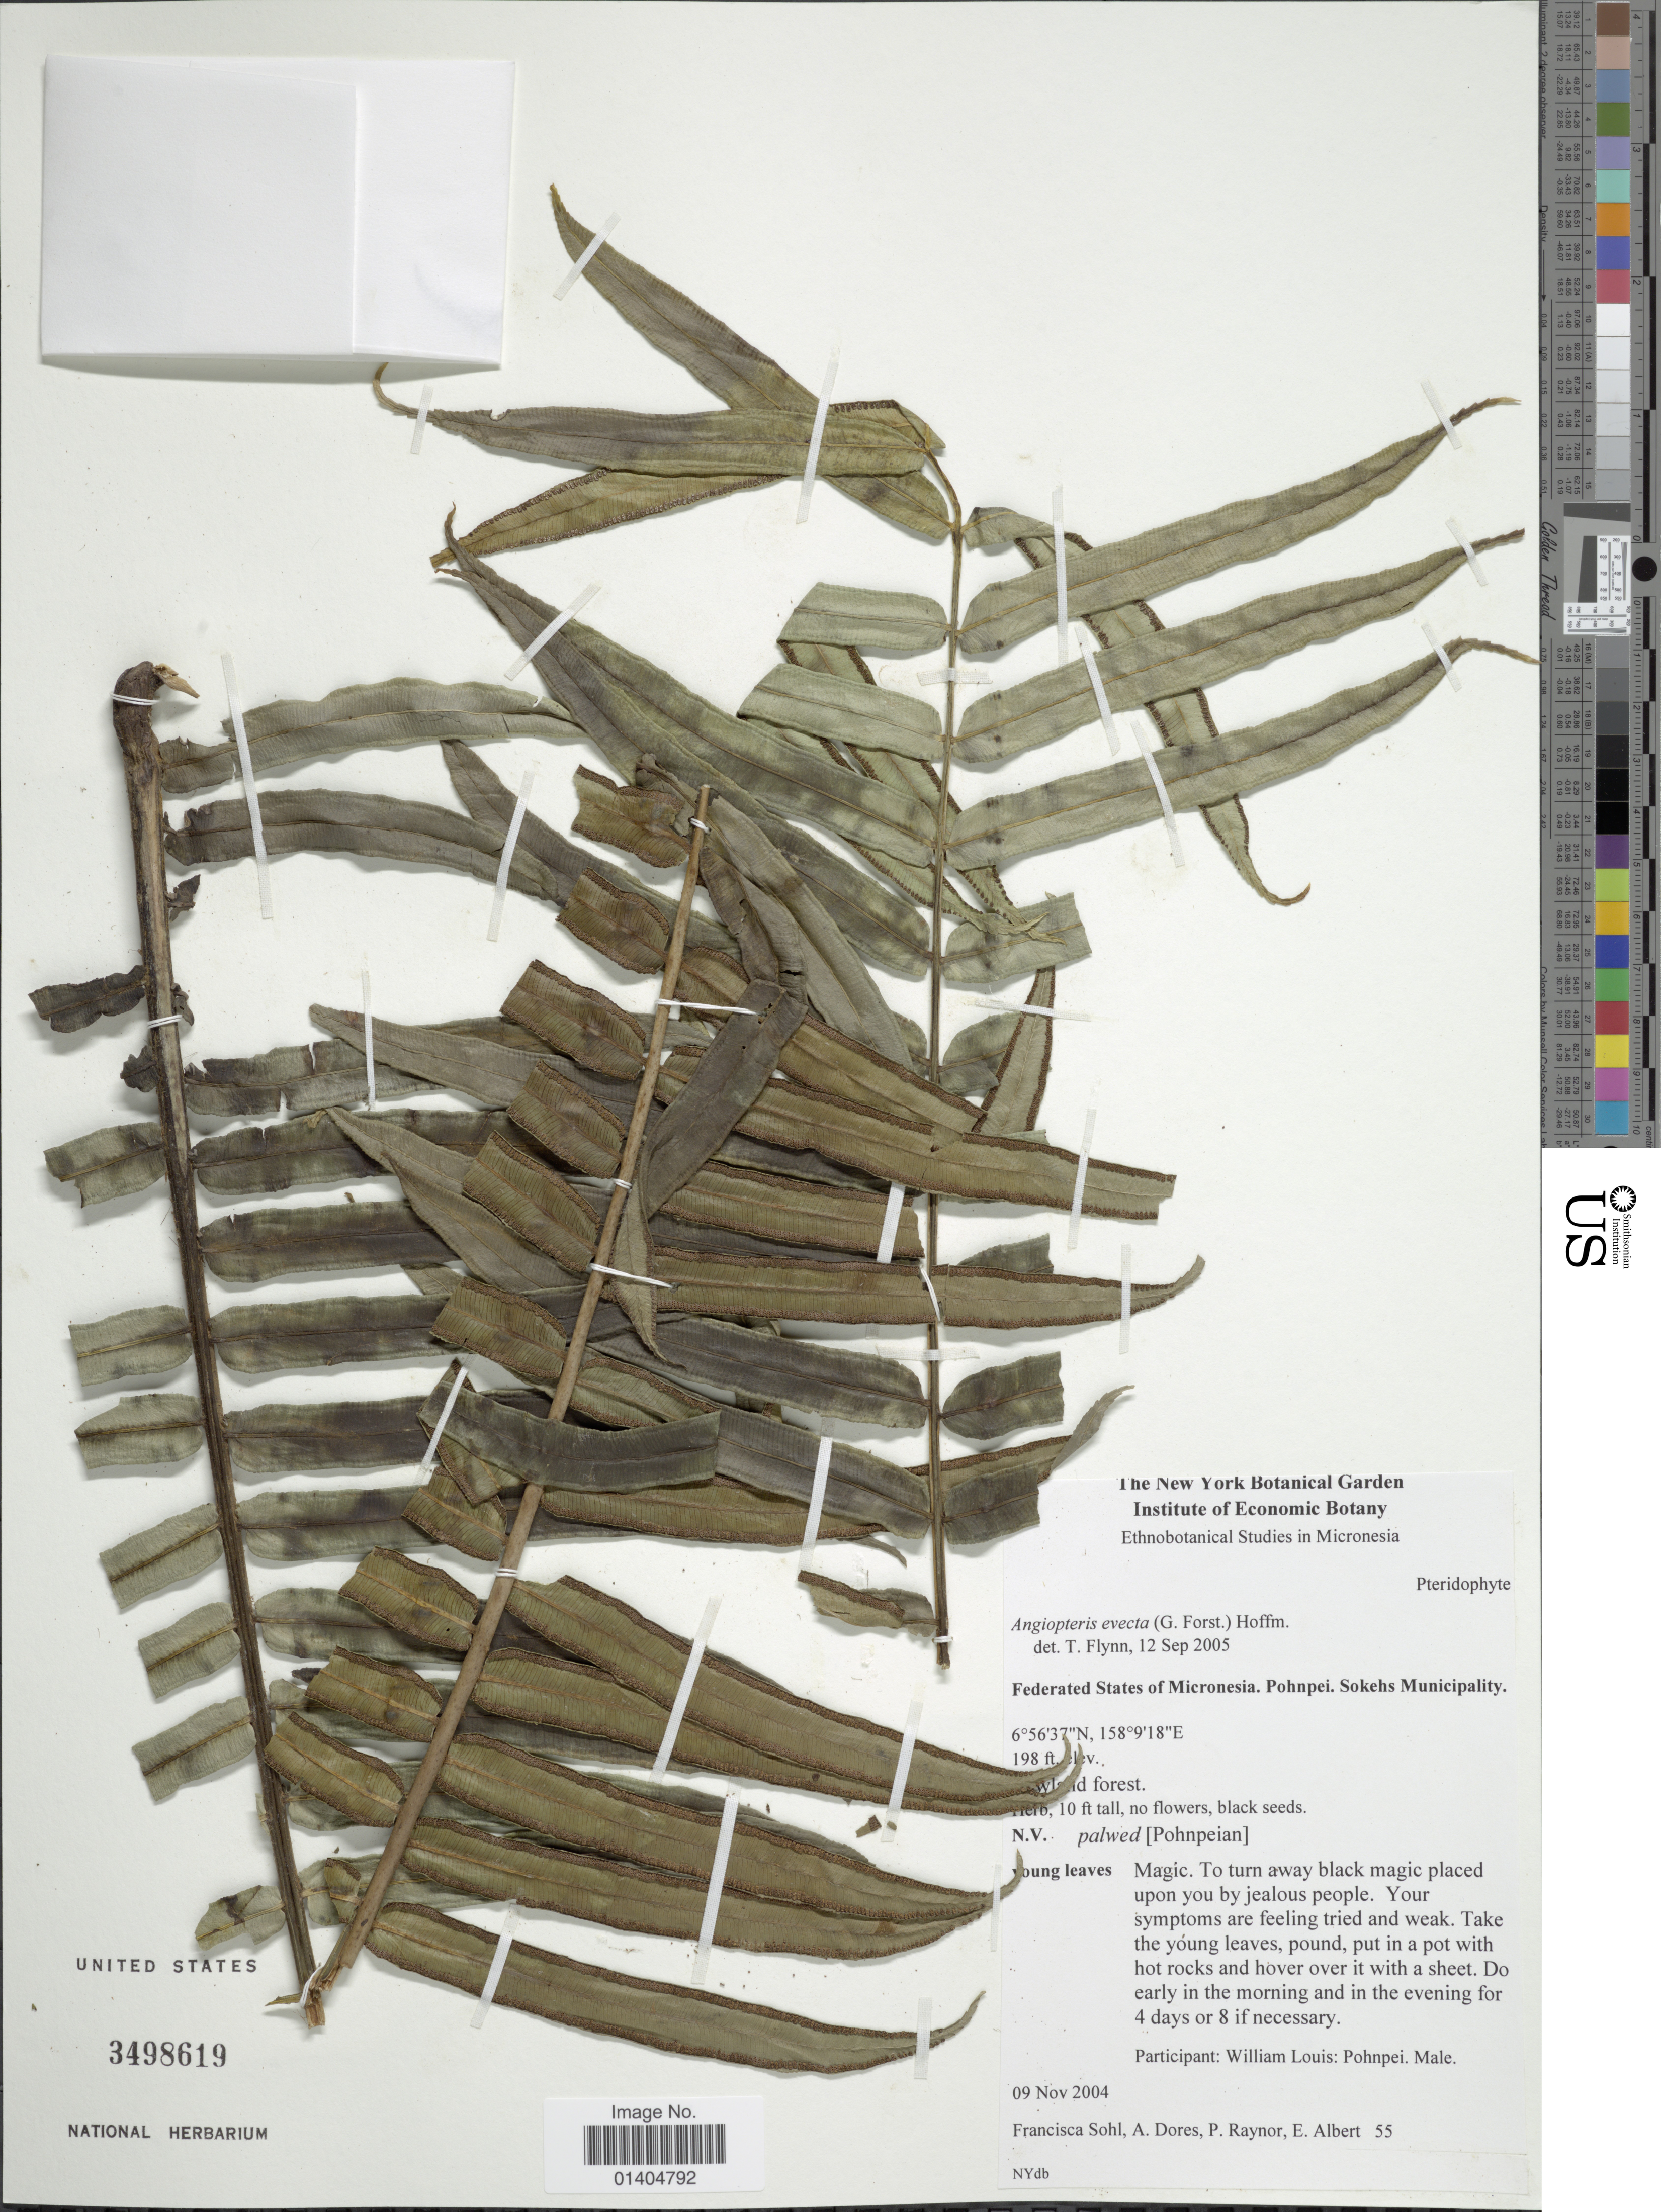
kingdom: Plantae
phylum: Tracheophyta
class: Polypodiopsida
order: Marattiales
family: Marattiaceae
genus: Angiopteris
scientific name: Angiopteris evecta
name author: (G. Forst.) Hoffm.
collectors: F. Sohl, A. Dores, P. Raynor & E. Albert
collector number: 55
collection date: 2004-11-09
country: Micronesia, Federated States of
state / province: Pohnpei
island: Pohnpei [Ponape]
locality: Federated States of Micronesia, Pohnpei, Sokehs Municipality.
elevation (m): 60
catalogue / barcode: US 3498619